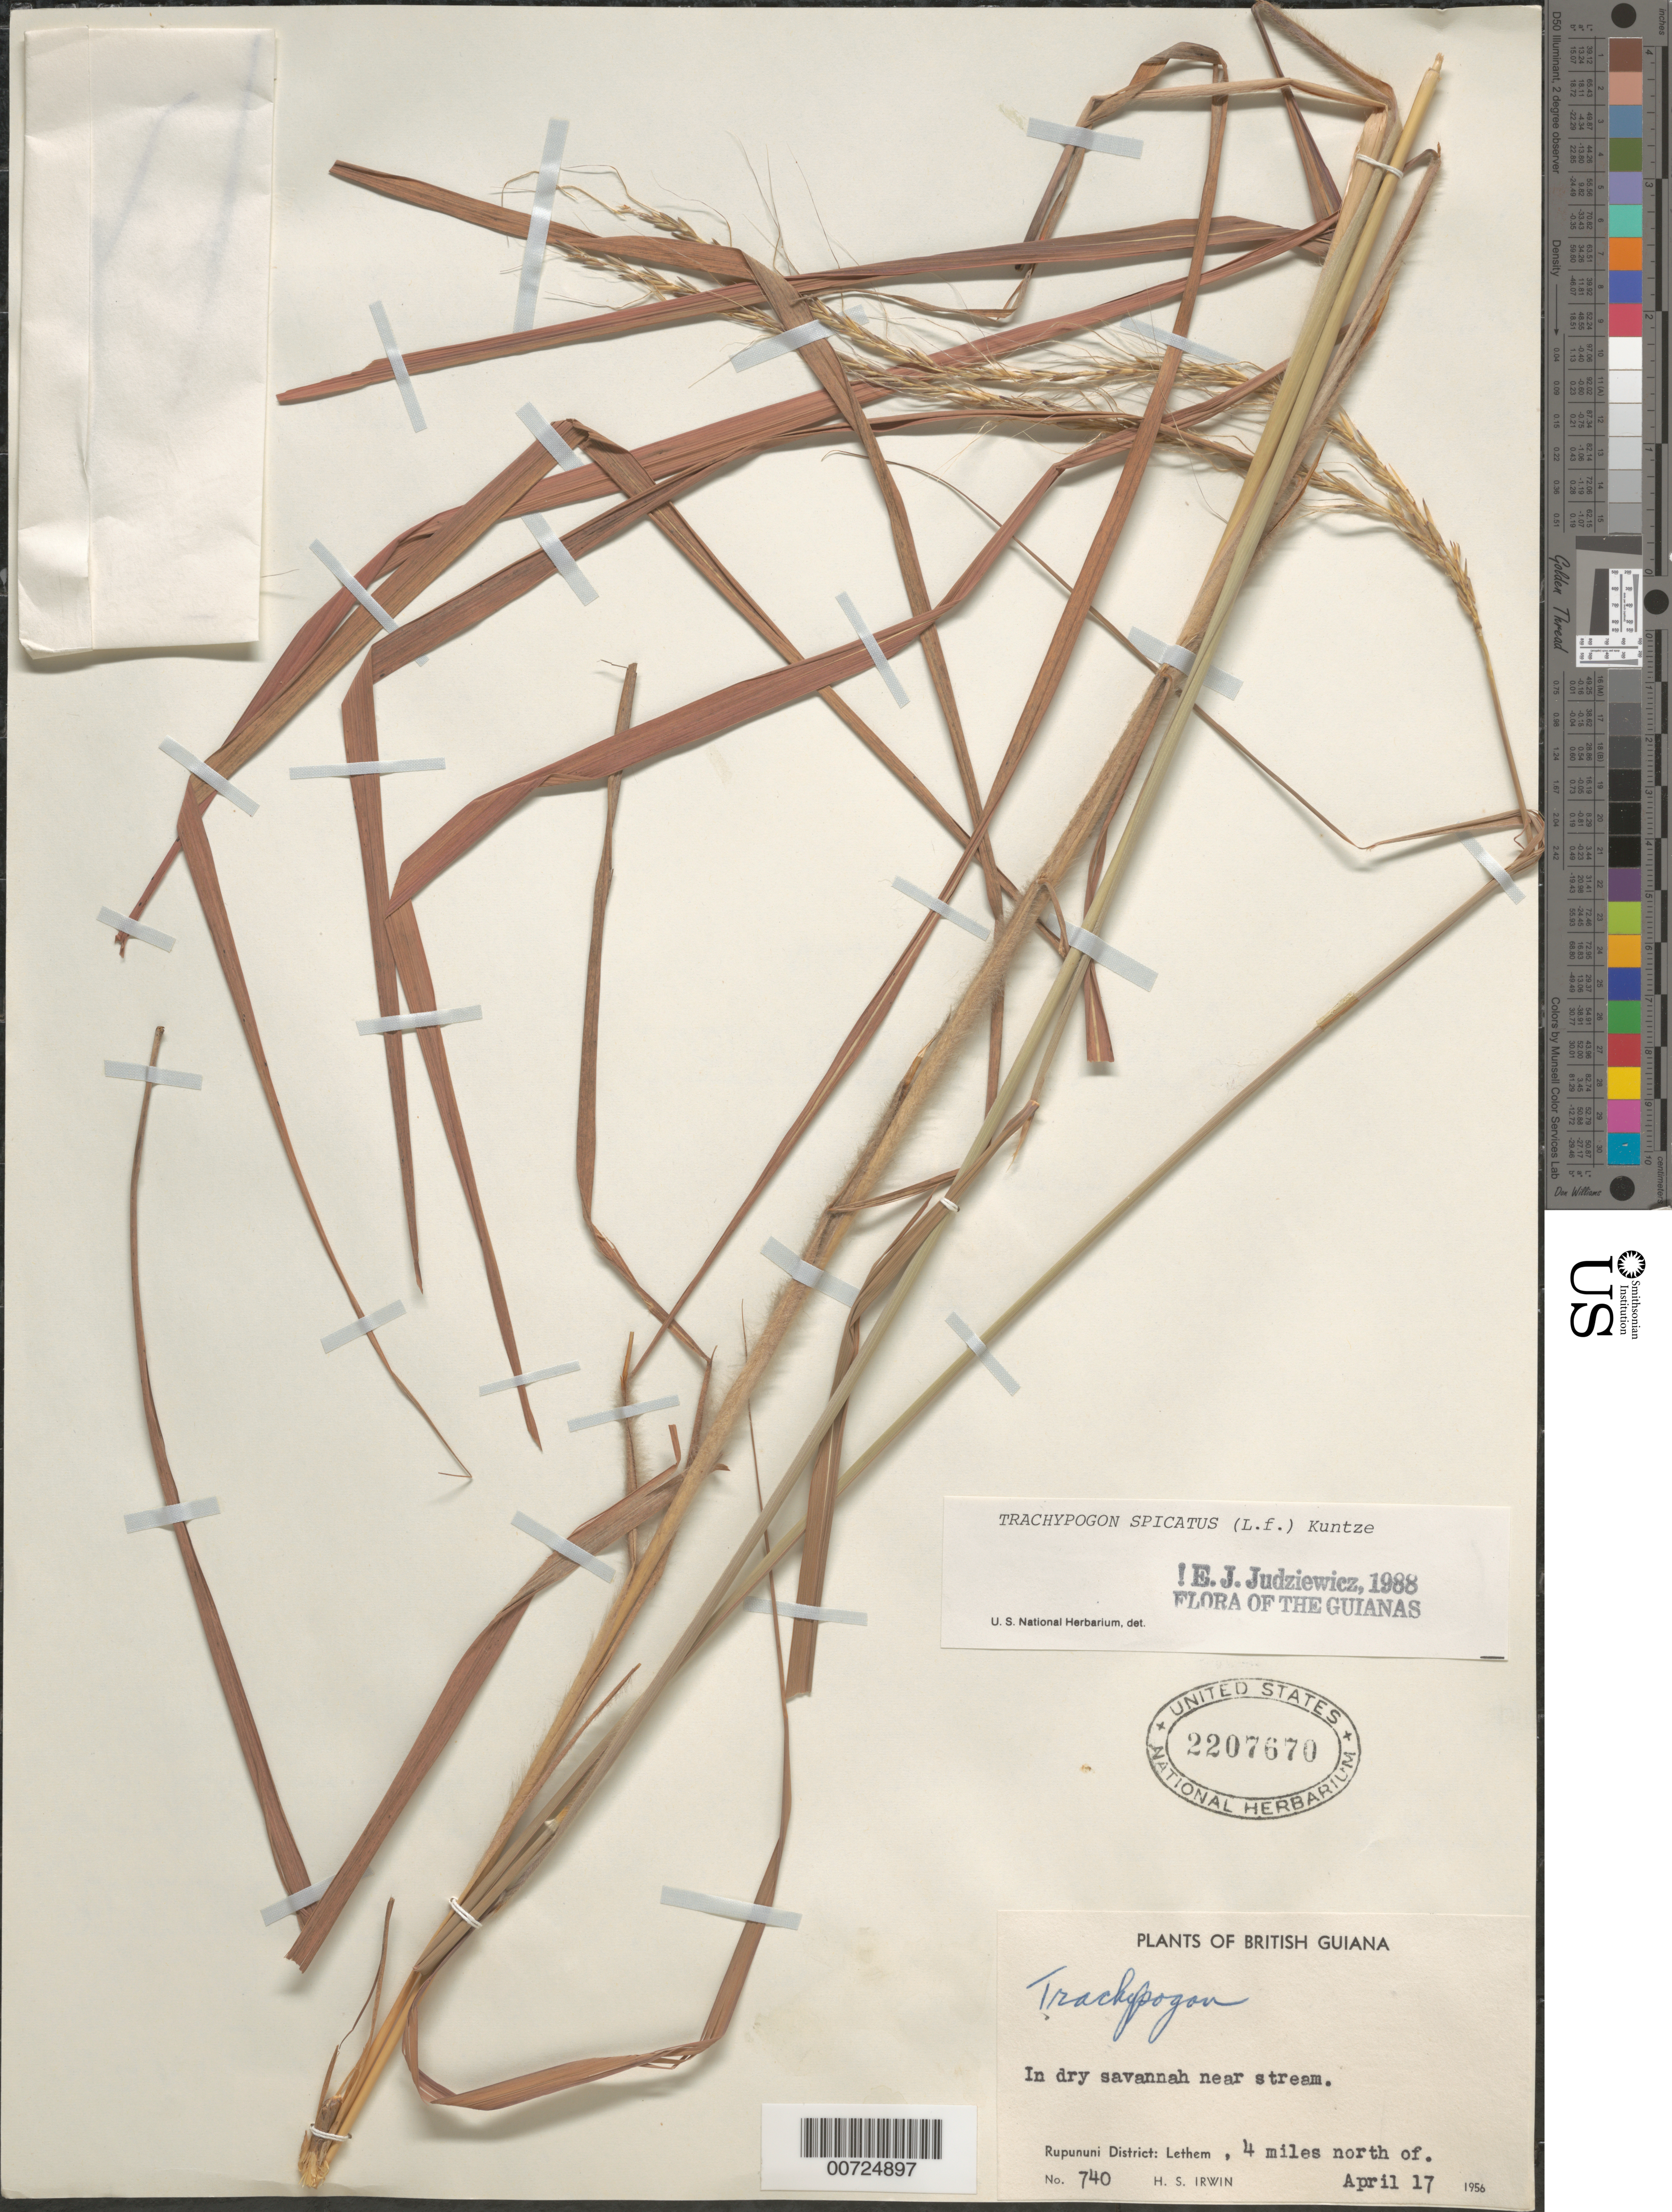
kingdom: Plantae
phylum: Tracheophyta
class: Liliopsida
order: Poales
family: Poaceae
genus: Trachypogon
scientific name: Trachypogon spicatus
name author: (L. f.) Kuntze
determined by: Judziewicz, E. J.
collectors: H. Irwin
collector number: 740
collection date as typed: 17-Apr-56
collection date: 1956-04-17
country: Guyana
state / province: U. Takutu-U. Essequibo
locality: Rupununi Dist., 4 mi. N of Lethem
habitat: Dry savanna near stream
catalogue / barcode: US 2207670